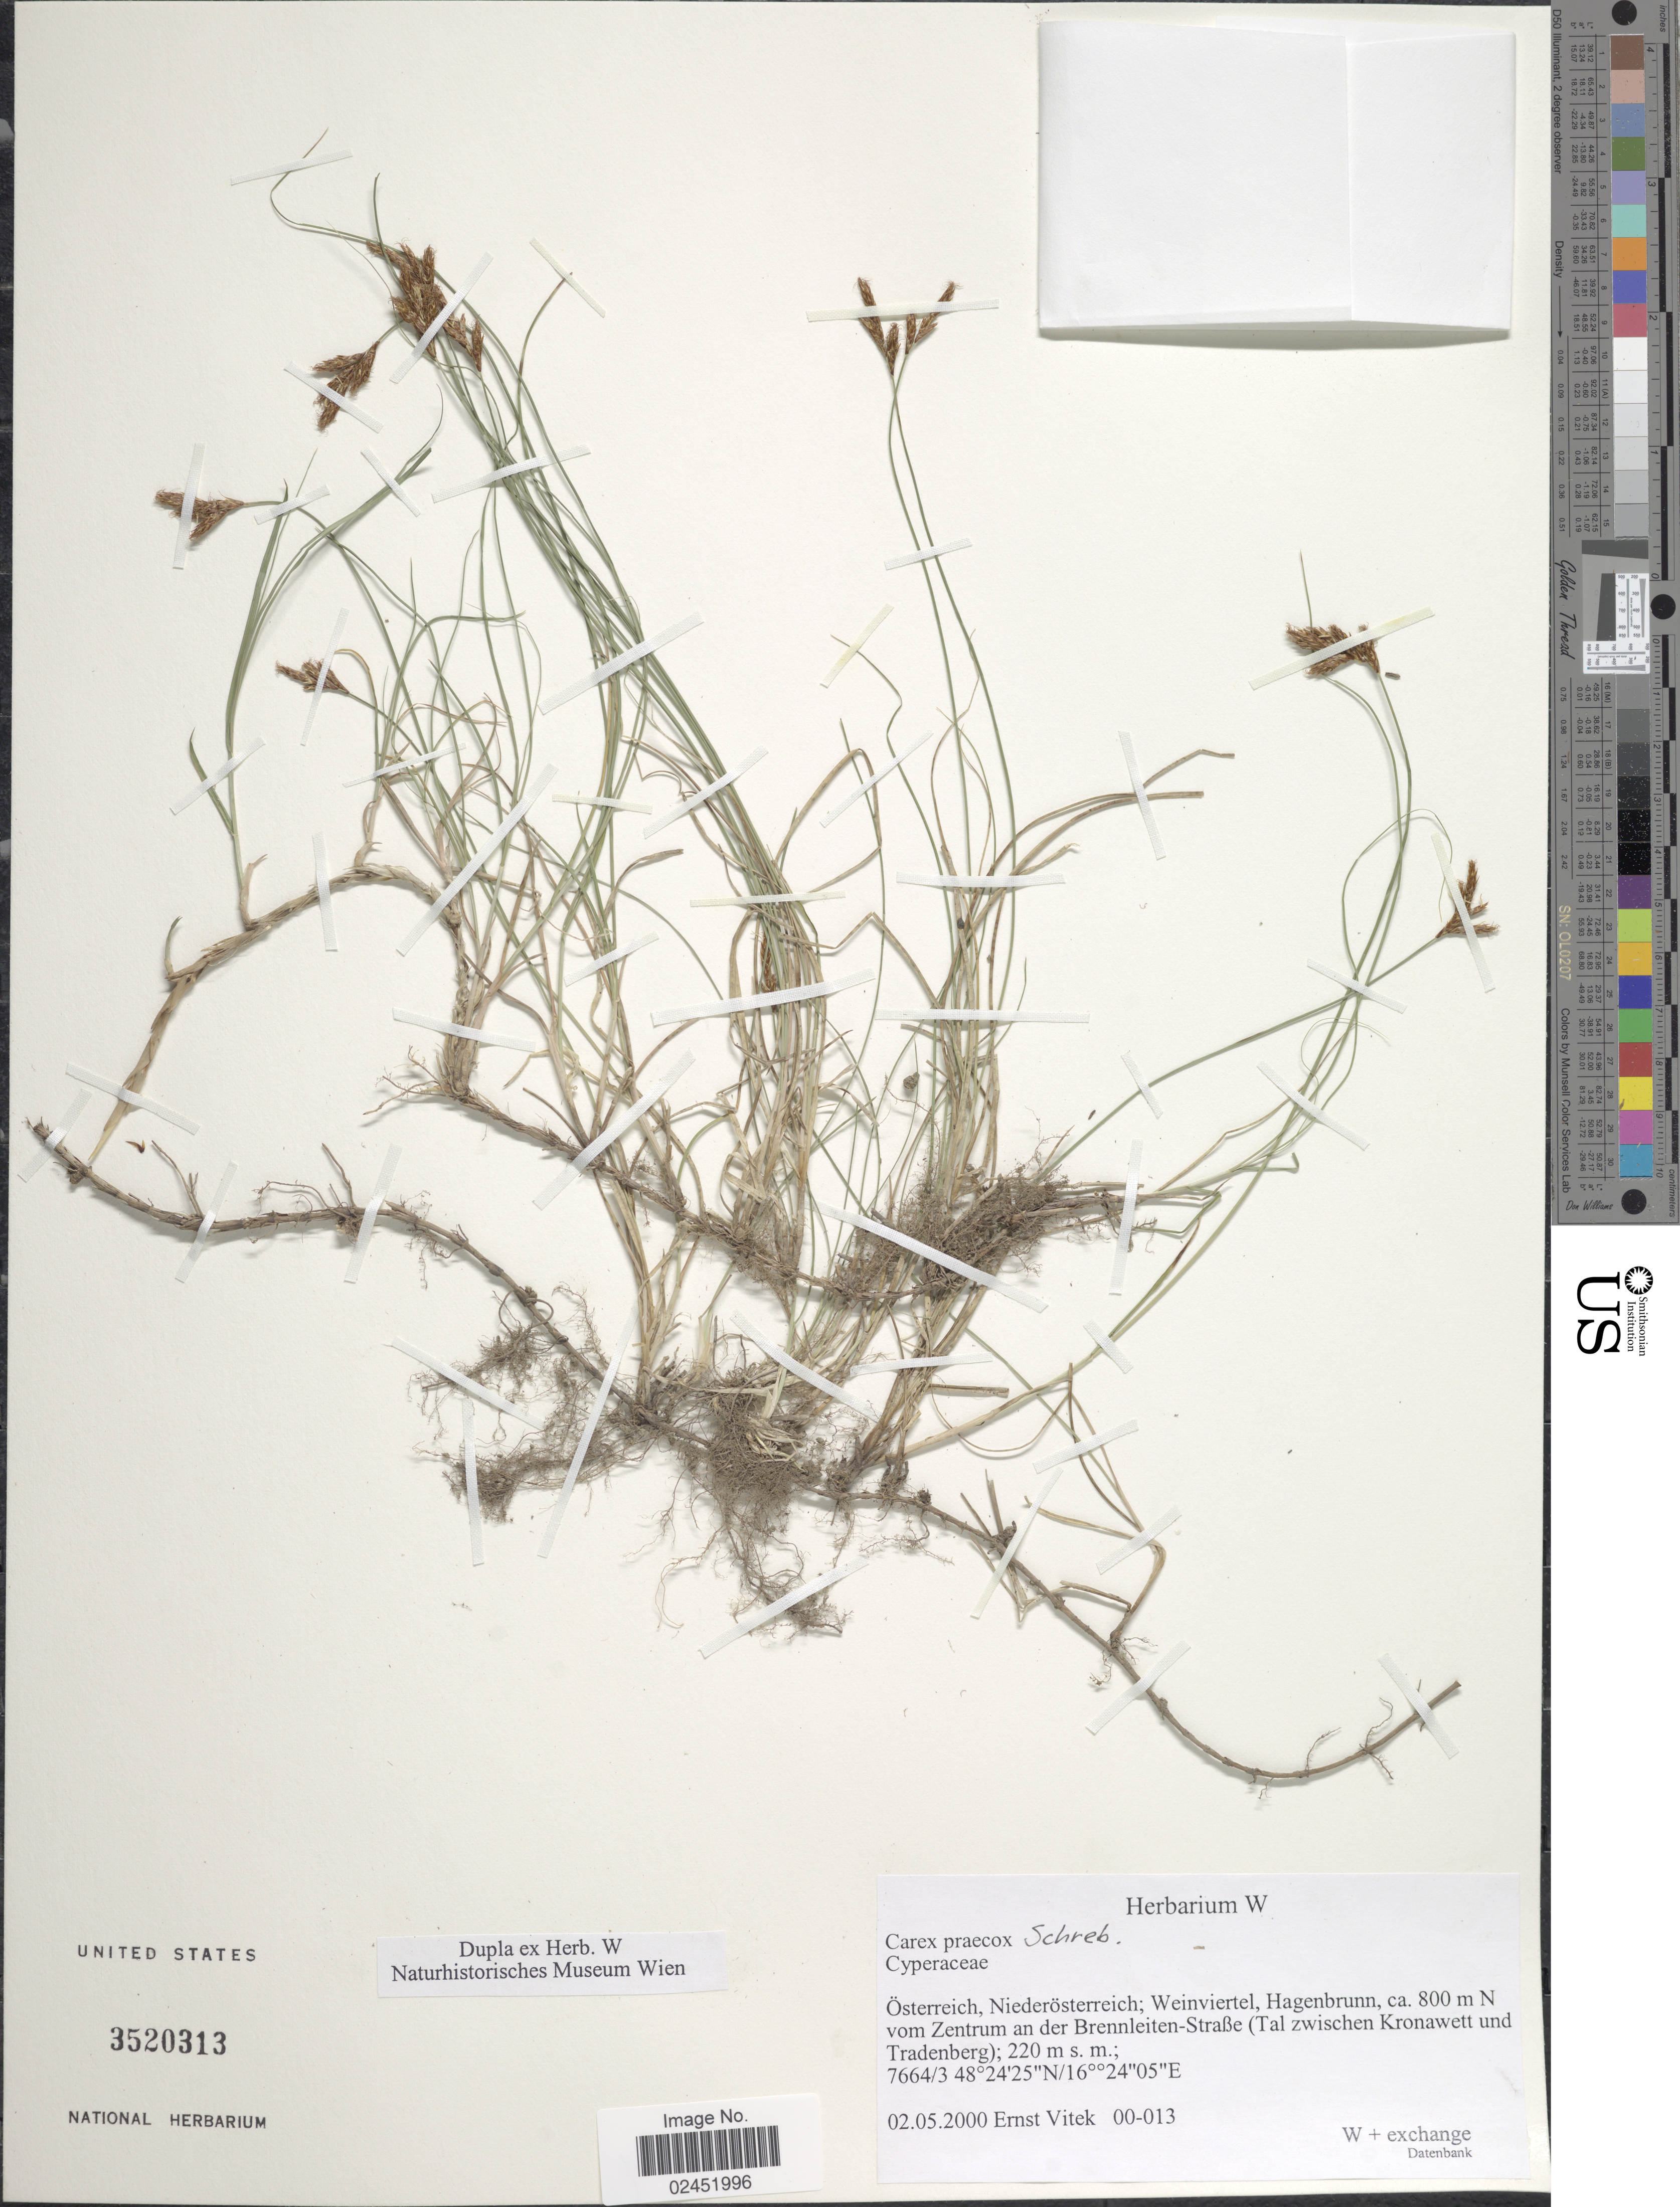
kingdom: Plantae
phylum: Tracheophyta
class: Liliopsida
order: Poales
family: Cyperaceae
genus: Carex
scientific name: Carex praecox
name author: Schreb.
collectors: E. Vitek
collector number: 00-013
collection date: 2000-05-02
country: Austria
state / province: Niederosterreich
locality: Österreich; Weinviertel, Hagenbrunn, N vom Zentrum an der Brennleiten-Straße (Tal zwischen Kronawett und Tradenberg)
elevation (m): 220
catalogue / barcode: US 3520313